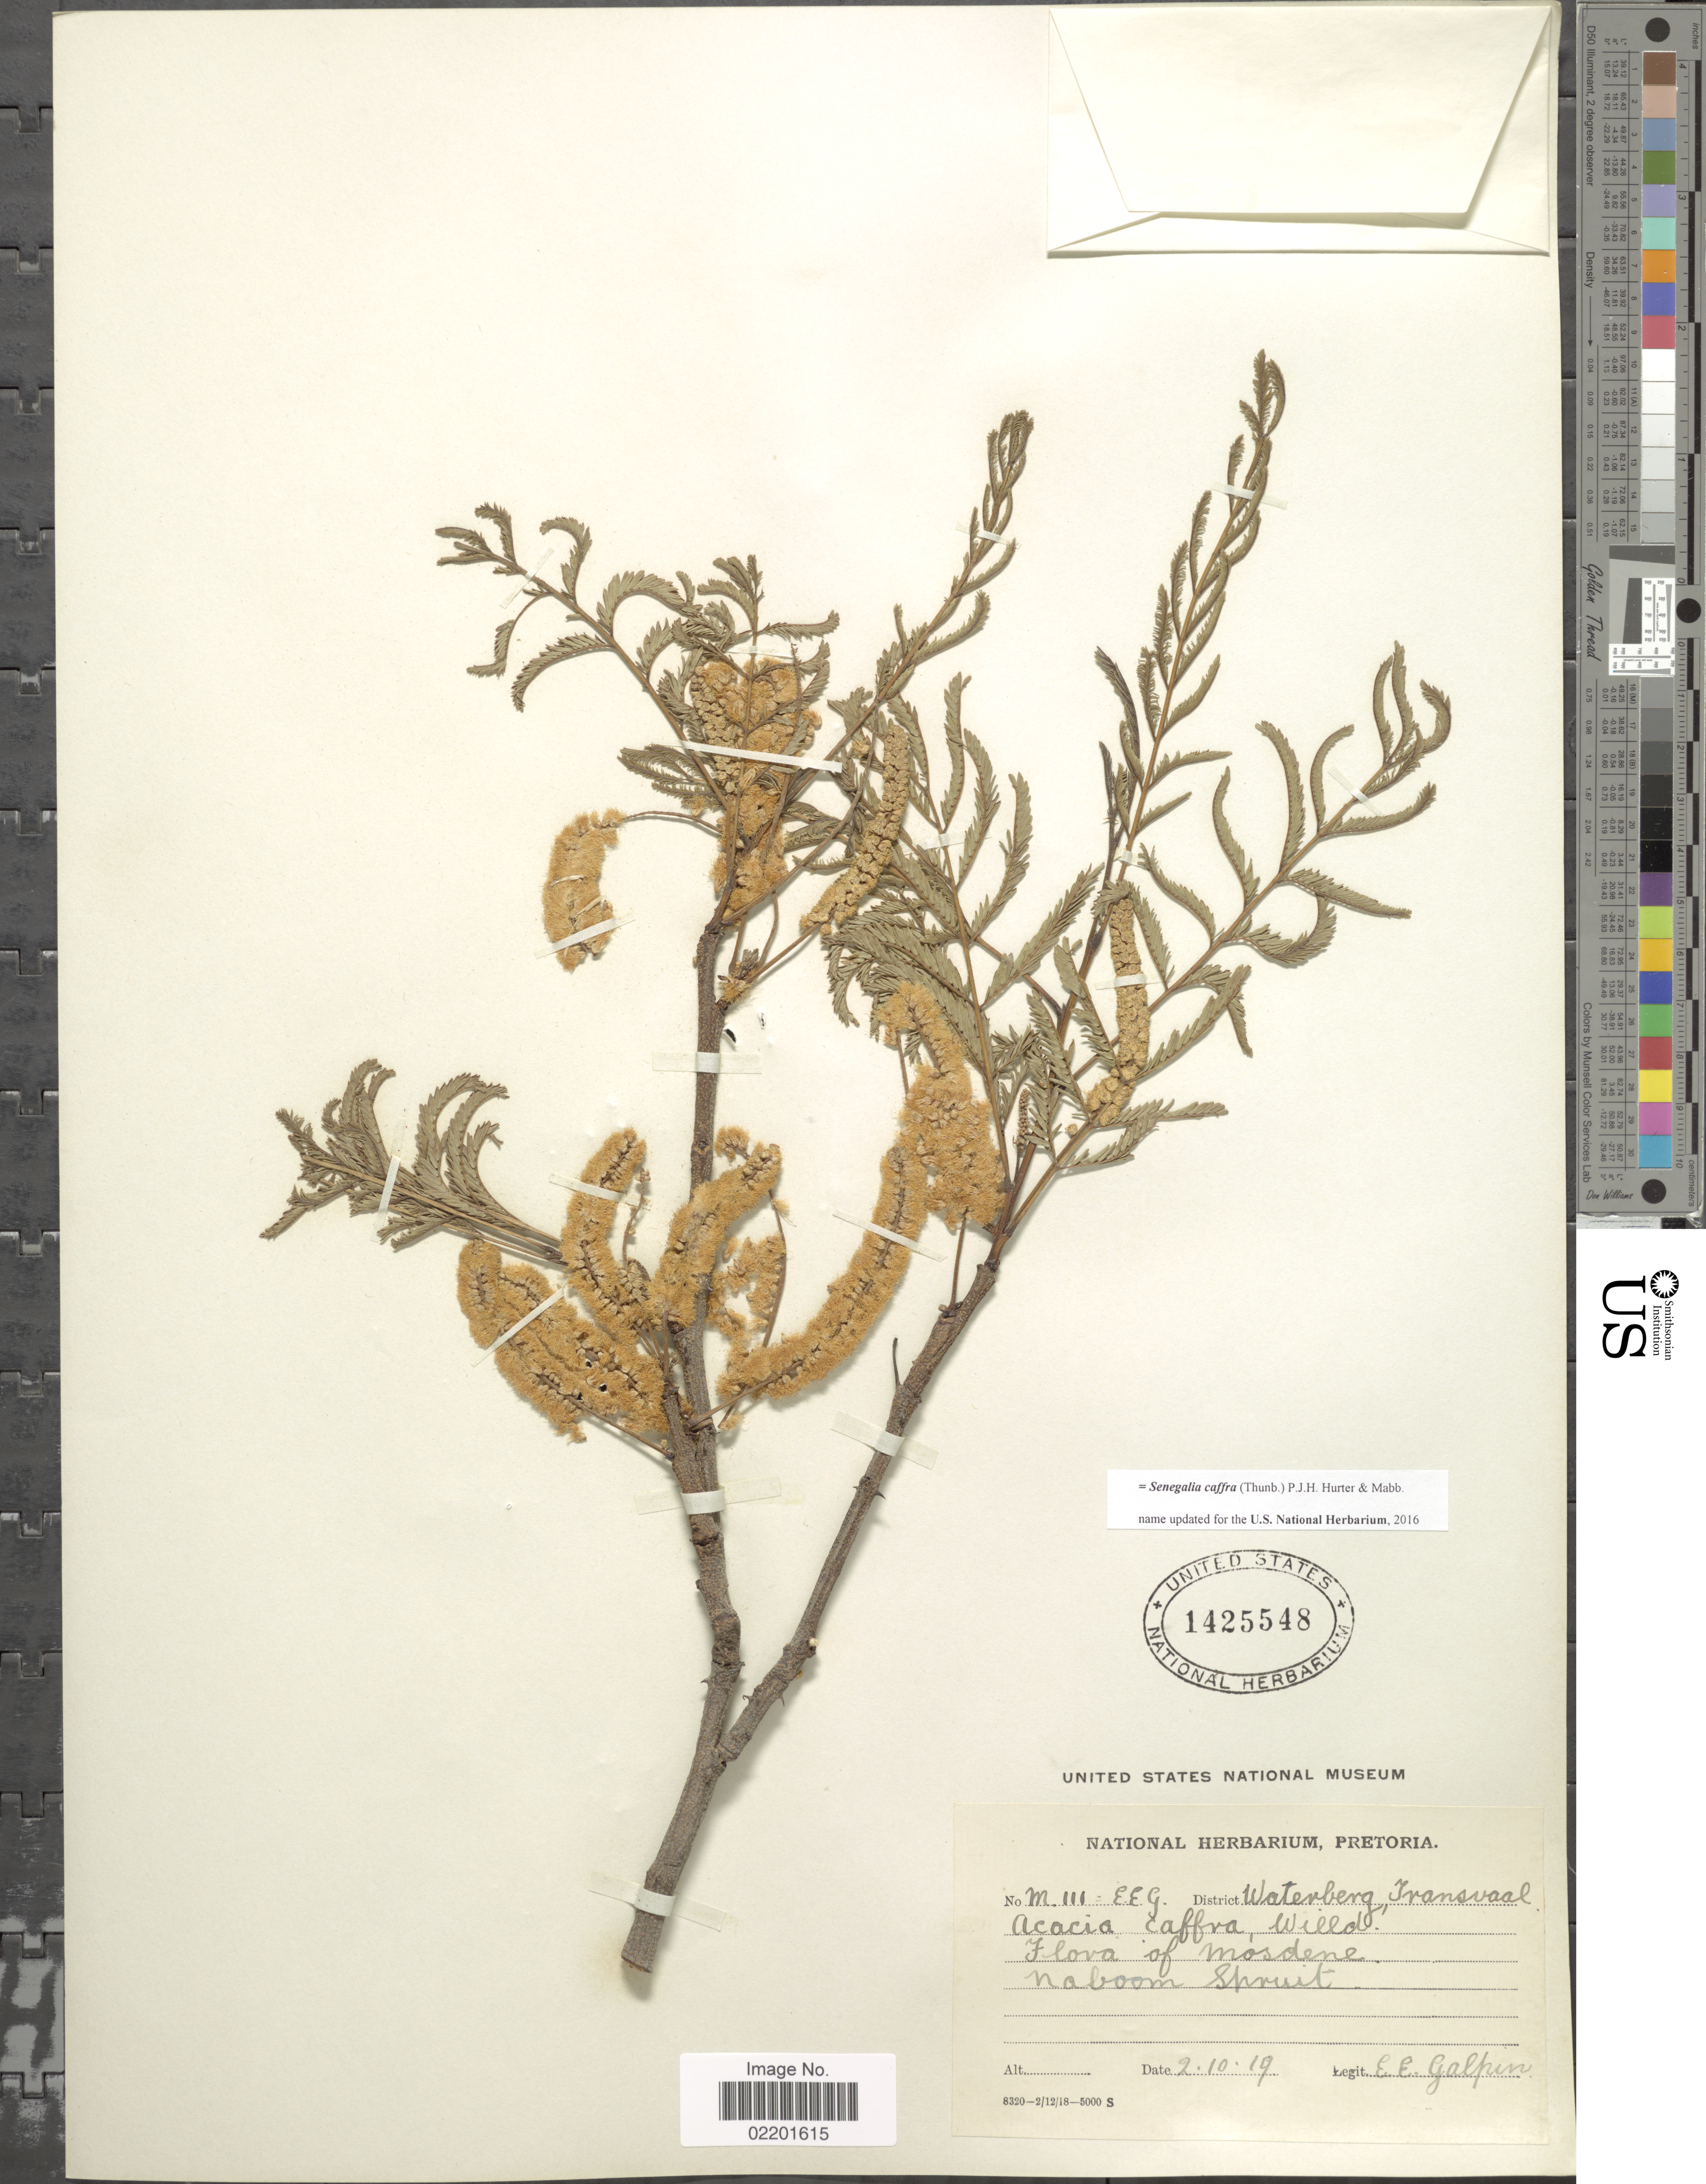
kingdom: Plantae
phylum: Tracheophyta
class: Magnoliopsida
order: Fabales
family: Fabaceae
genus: Senegalia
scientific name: Senegalia caffra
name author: (Thunb.) P.J.H. Hurter & Mabb.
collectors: E. Galpin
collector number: M111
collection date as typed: Transcribed d/m/y: 2/10/19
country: South Africa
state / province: Limpopo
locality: Mosdene, Naboom Spruit.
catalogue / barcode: US 1425548